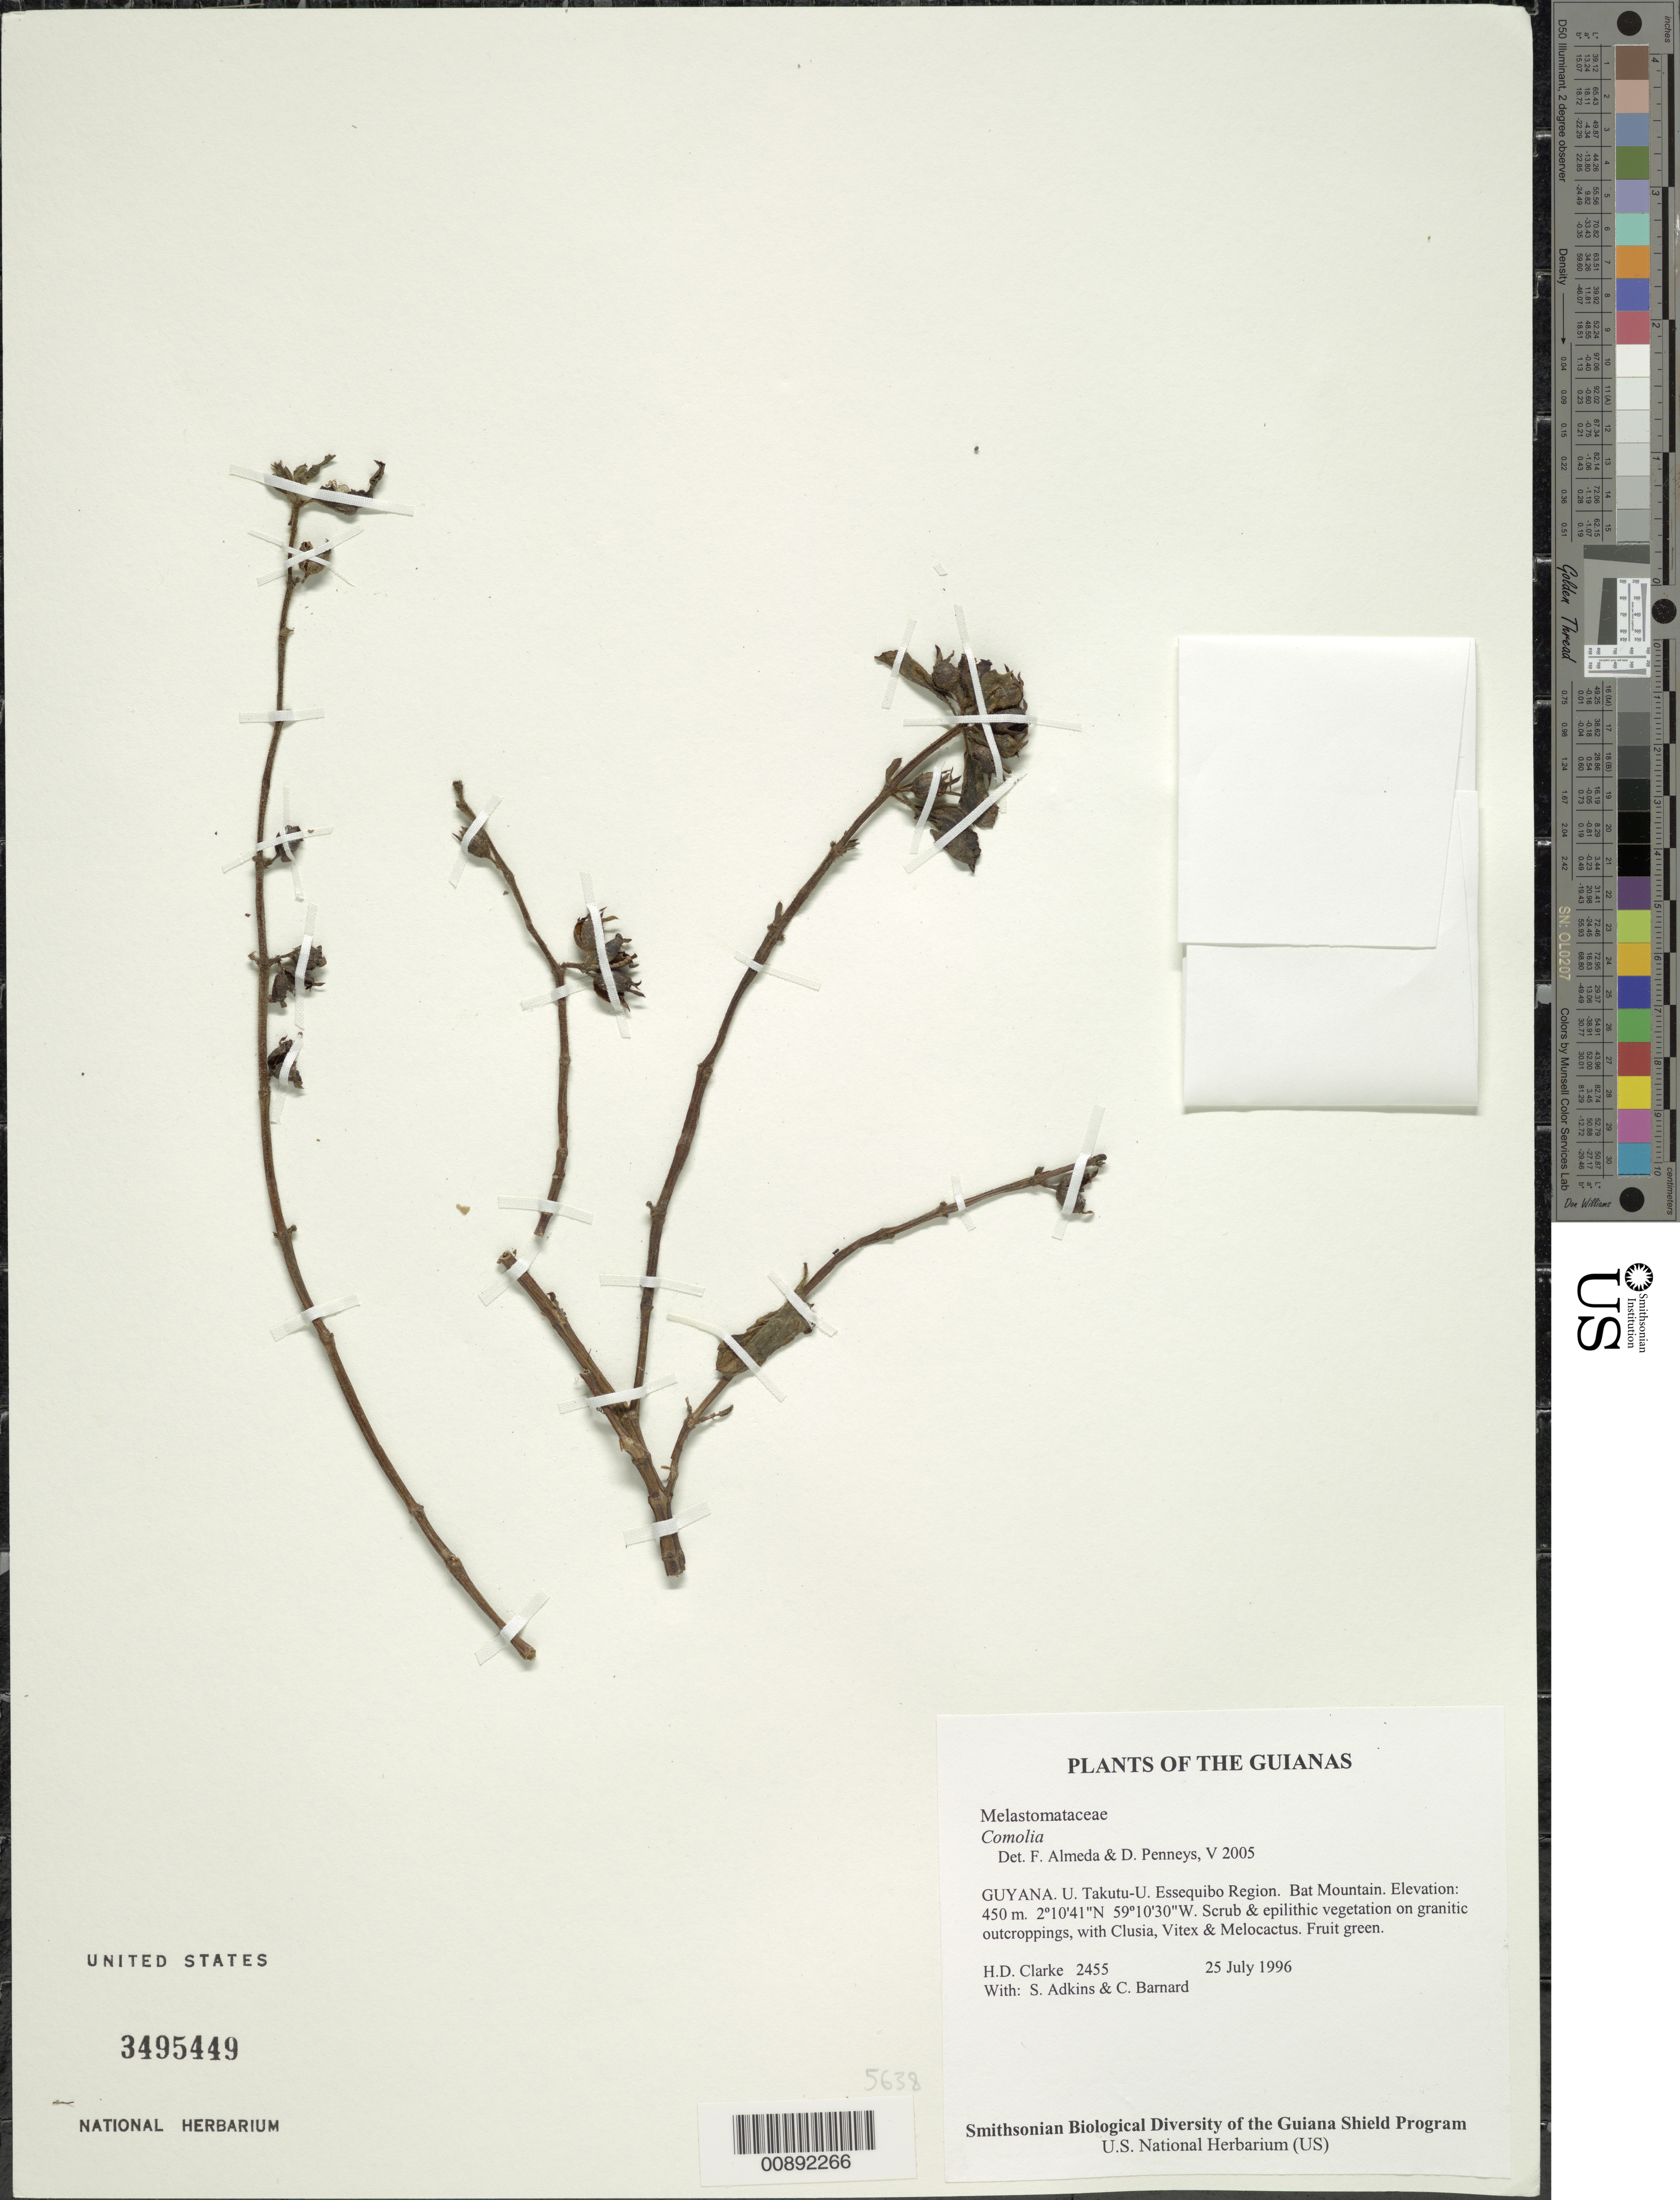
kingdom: Plantae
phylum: Tracheophyta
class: Magnoliopsida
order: Myrtales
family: Melastomataceae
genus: Comolia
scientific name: Comolia veronicifolia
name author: Benth.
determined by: Nunes da Silva, Diego, (RB), Jardim Botanico do Rio de Janeiro - Herbario (BRAZIL)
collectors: H. D. Clarke, S. Adkins & C. Bernard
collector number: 2455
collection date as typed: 25 July 1996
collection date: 1996-07-25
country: Guyana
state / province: U. Takutu-U. Essequibo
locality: Bat Mountain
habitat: Scrub & epilithic vegetation on granitic outcroppings, with Clusia, Vitex & Melocactus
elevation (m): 450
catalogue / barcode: US 3495449